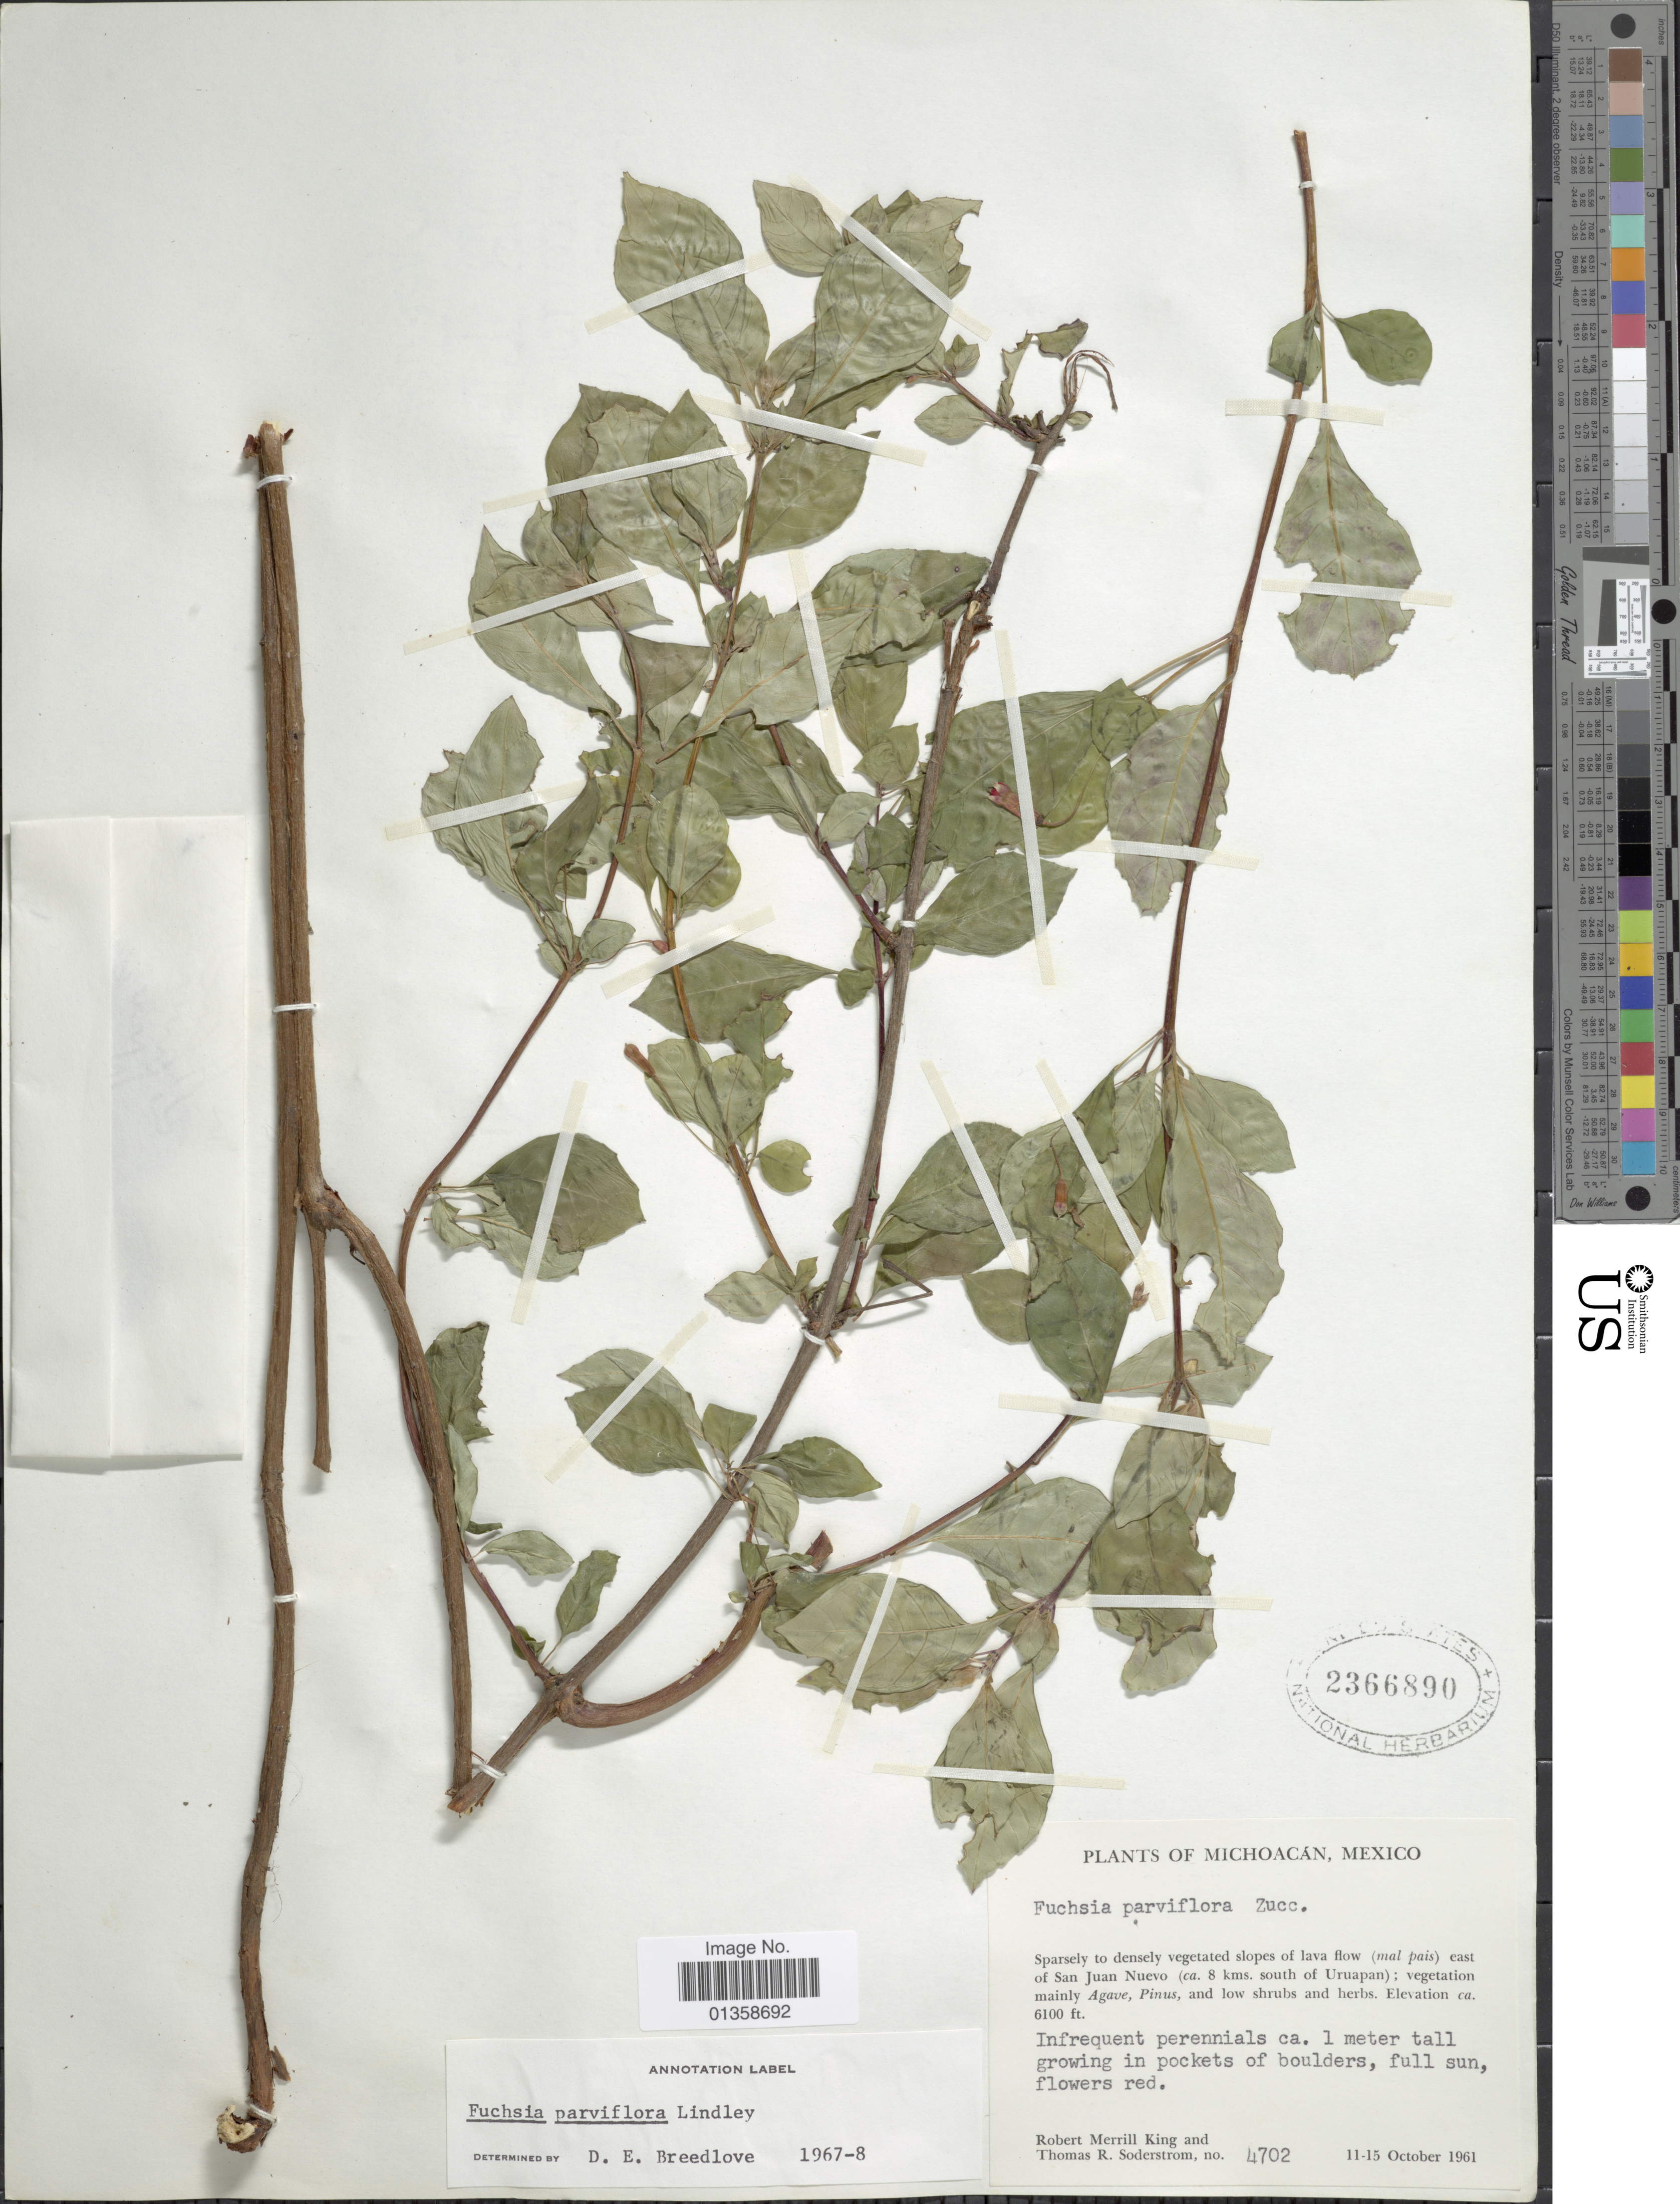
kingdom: Plantae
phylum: Tracheophyta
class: Magnoliopsida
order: Myrtales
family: Onagraceae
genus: Fuchsia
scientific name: Fuchsia cylindracea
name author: Lindl.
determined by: Wagner, W. L., (BOT), Smithsonian Institution - National Museum of Natural History (UNITED STATES)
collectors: R. M. King & T. R. Soderstrom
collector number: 4702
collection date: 1961-10-11/1961-10-15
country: Mexico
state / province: Michoacán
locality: East of San Juan Nuevo (ca. 8 kms. south of Uruapan)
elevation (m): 1859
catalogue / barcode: US 2366890